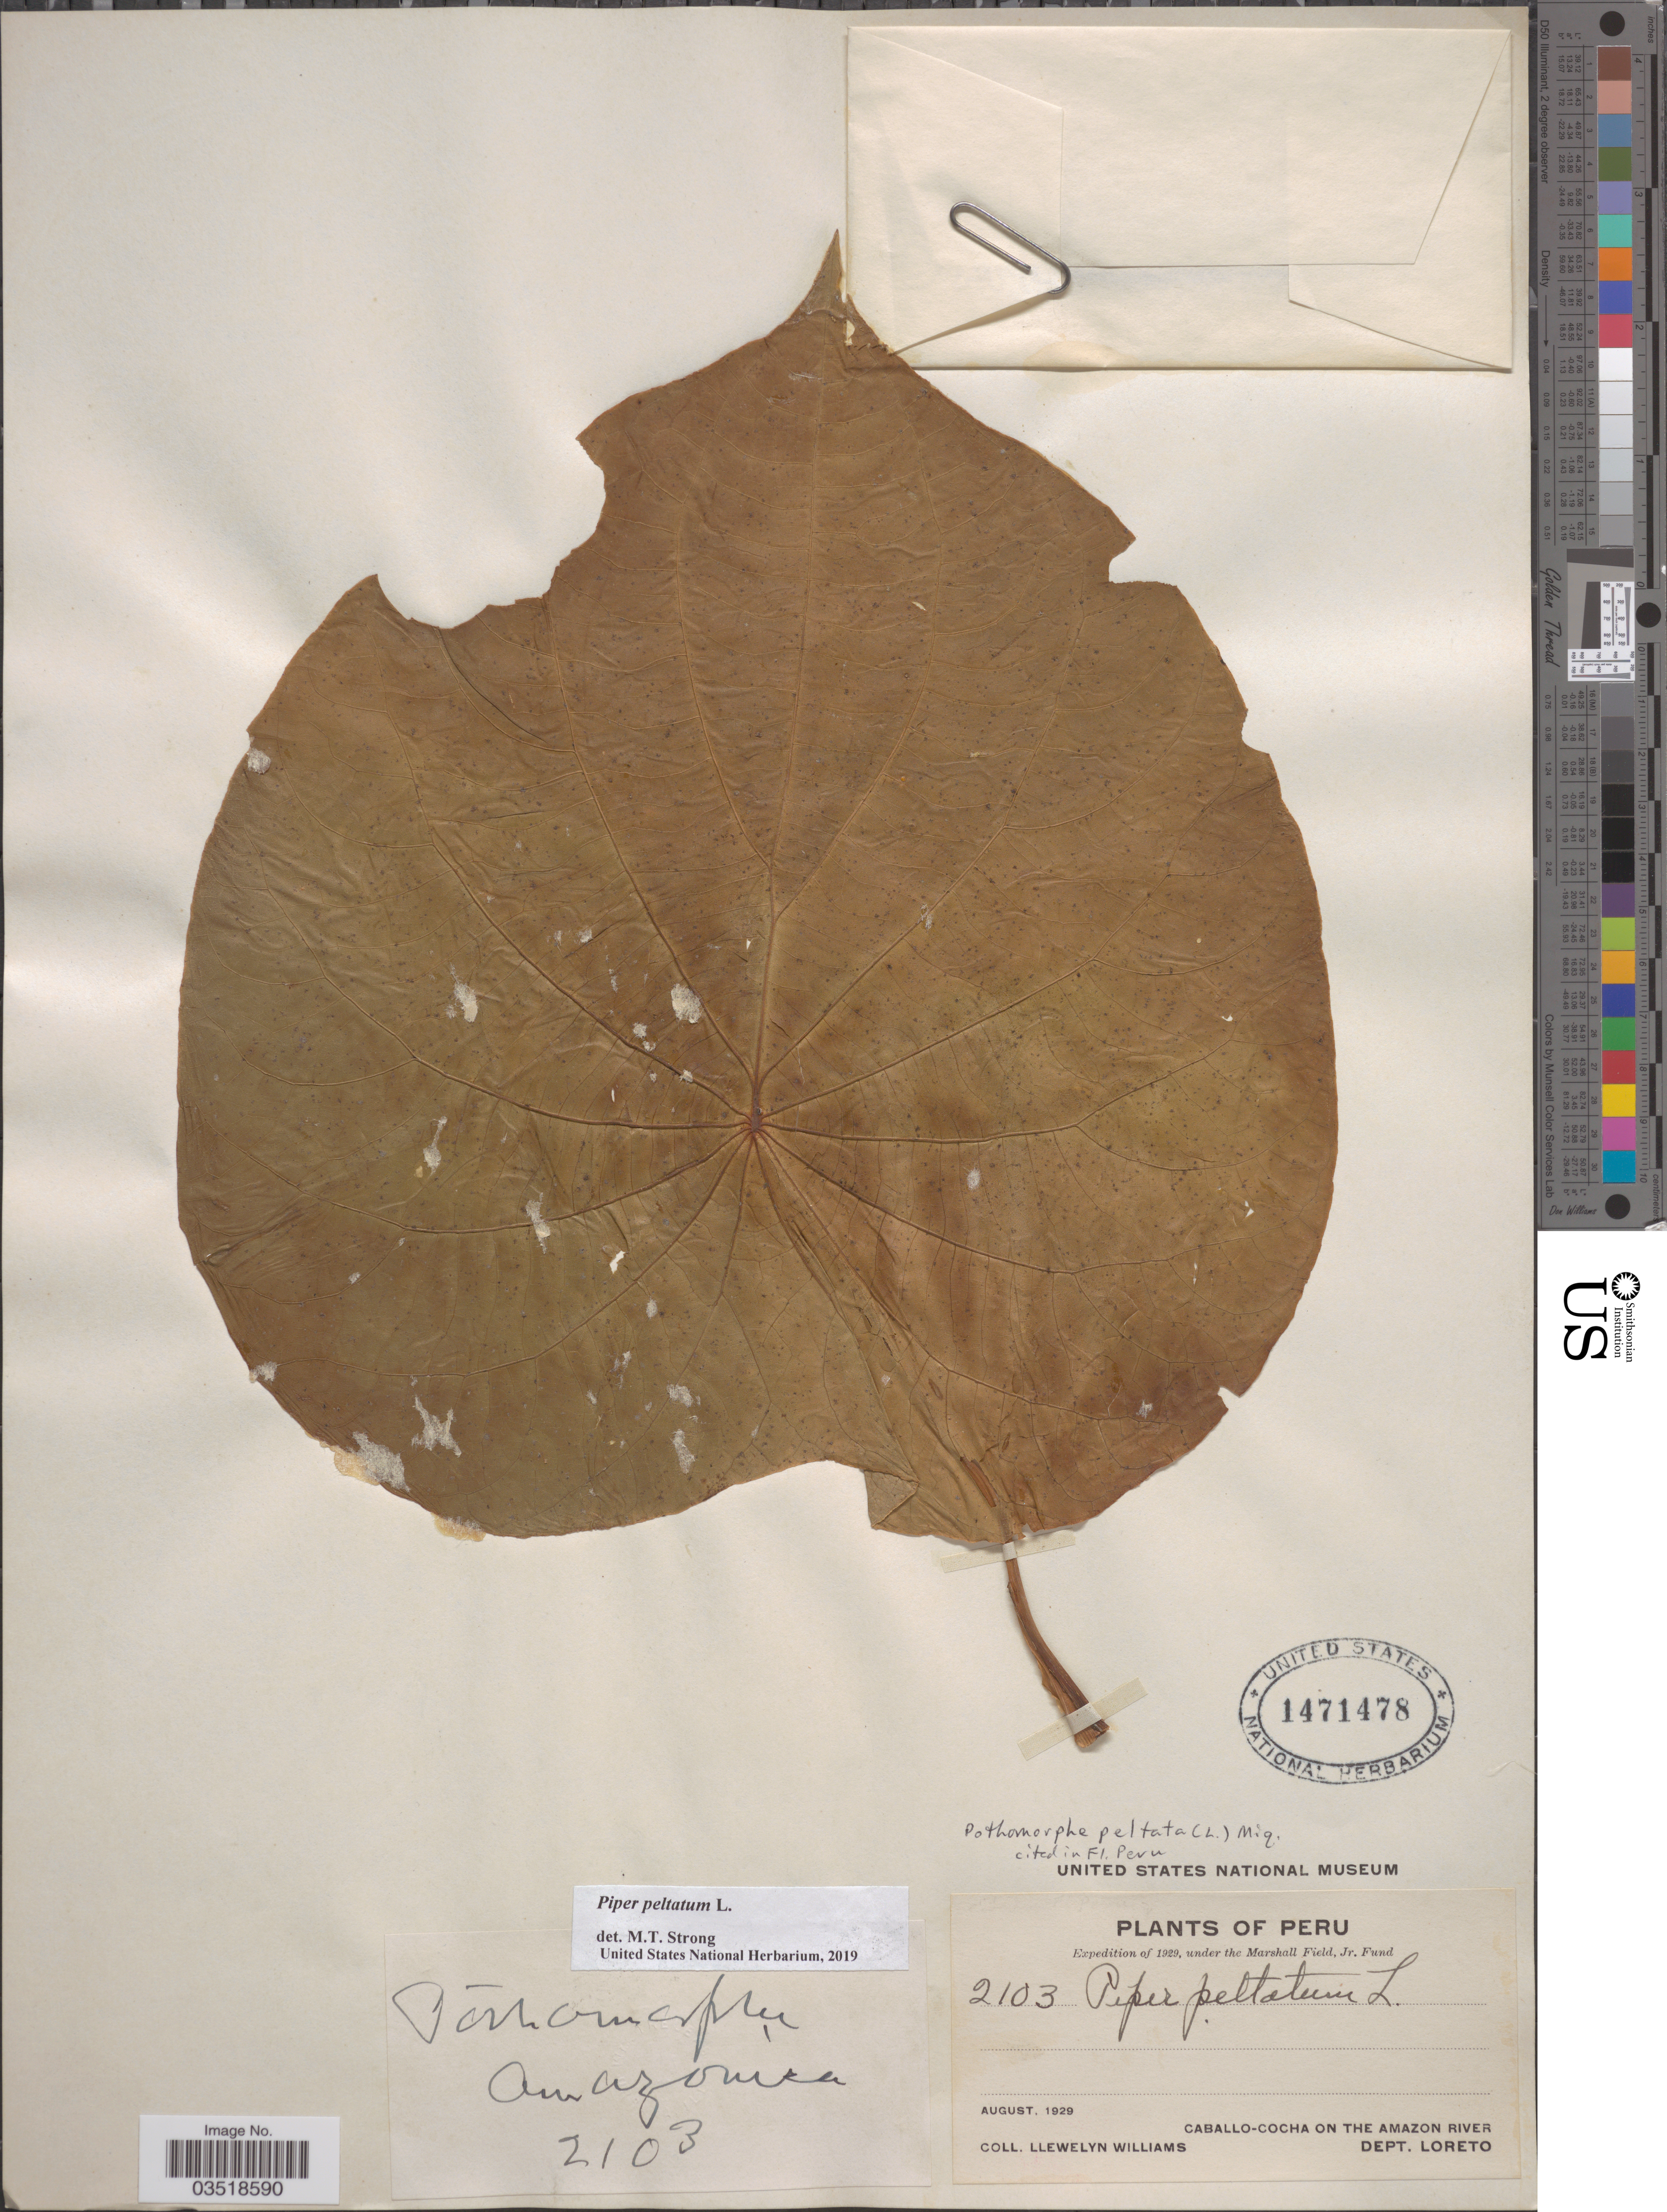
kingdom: Plantae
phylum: Tracheophyta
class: Magnoliopsida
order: Piperales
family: Piperaceae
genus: Piper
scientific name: Piper peltatum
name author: L.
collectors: Ll. Williams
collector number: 2103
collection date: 1929-08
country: Peru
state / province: Loreto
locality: Caballo-Cocha on the Amazon River. Dept. Loreto.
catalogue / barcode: US 1471478